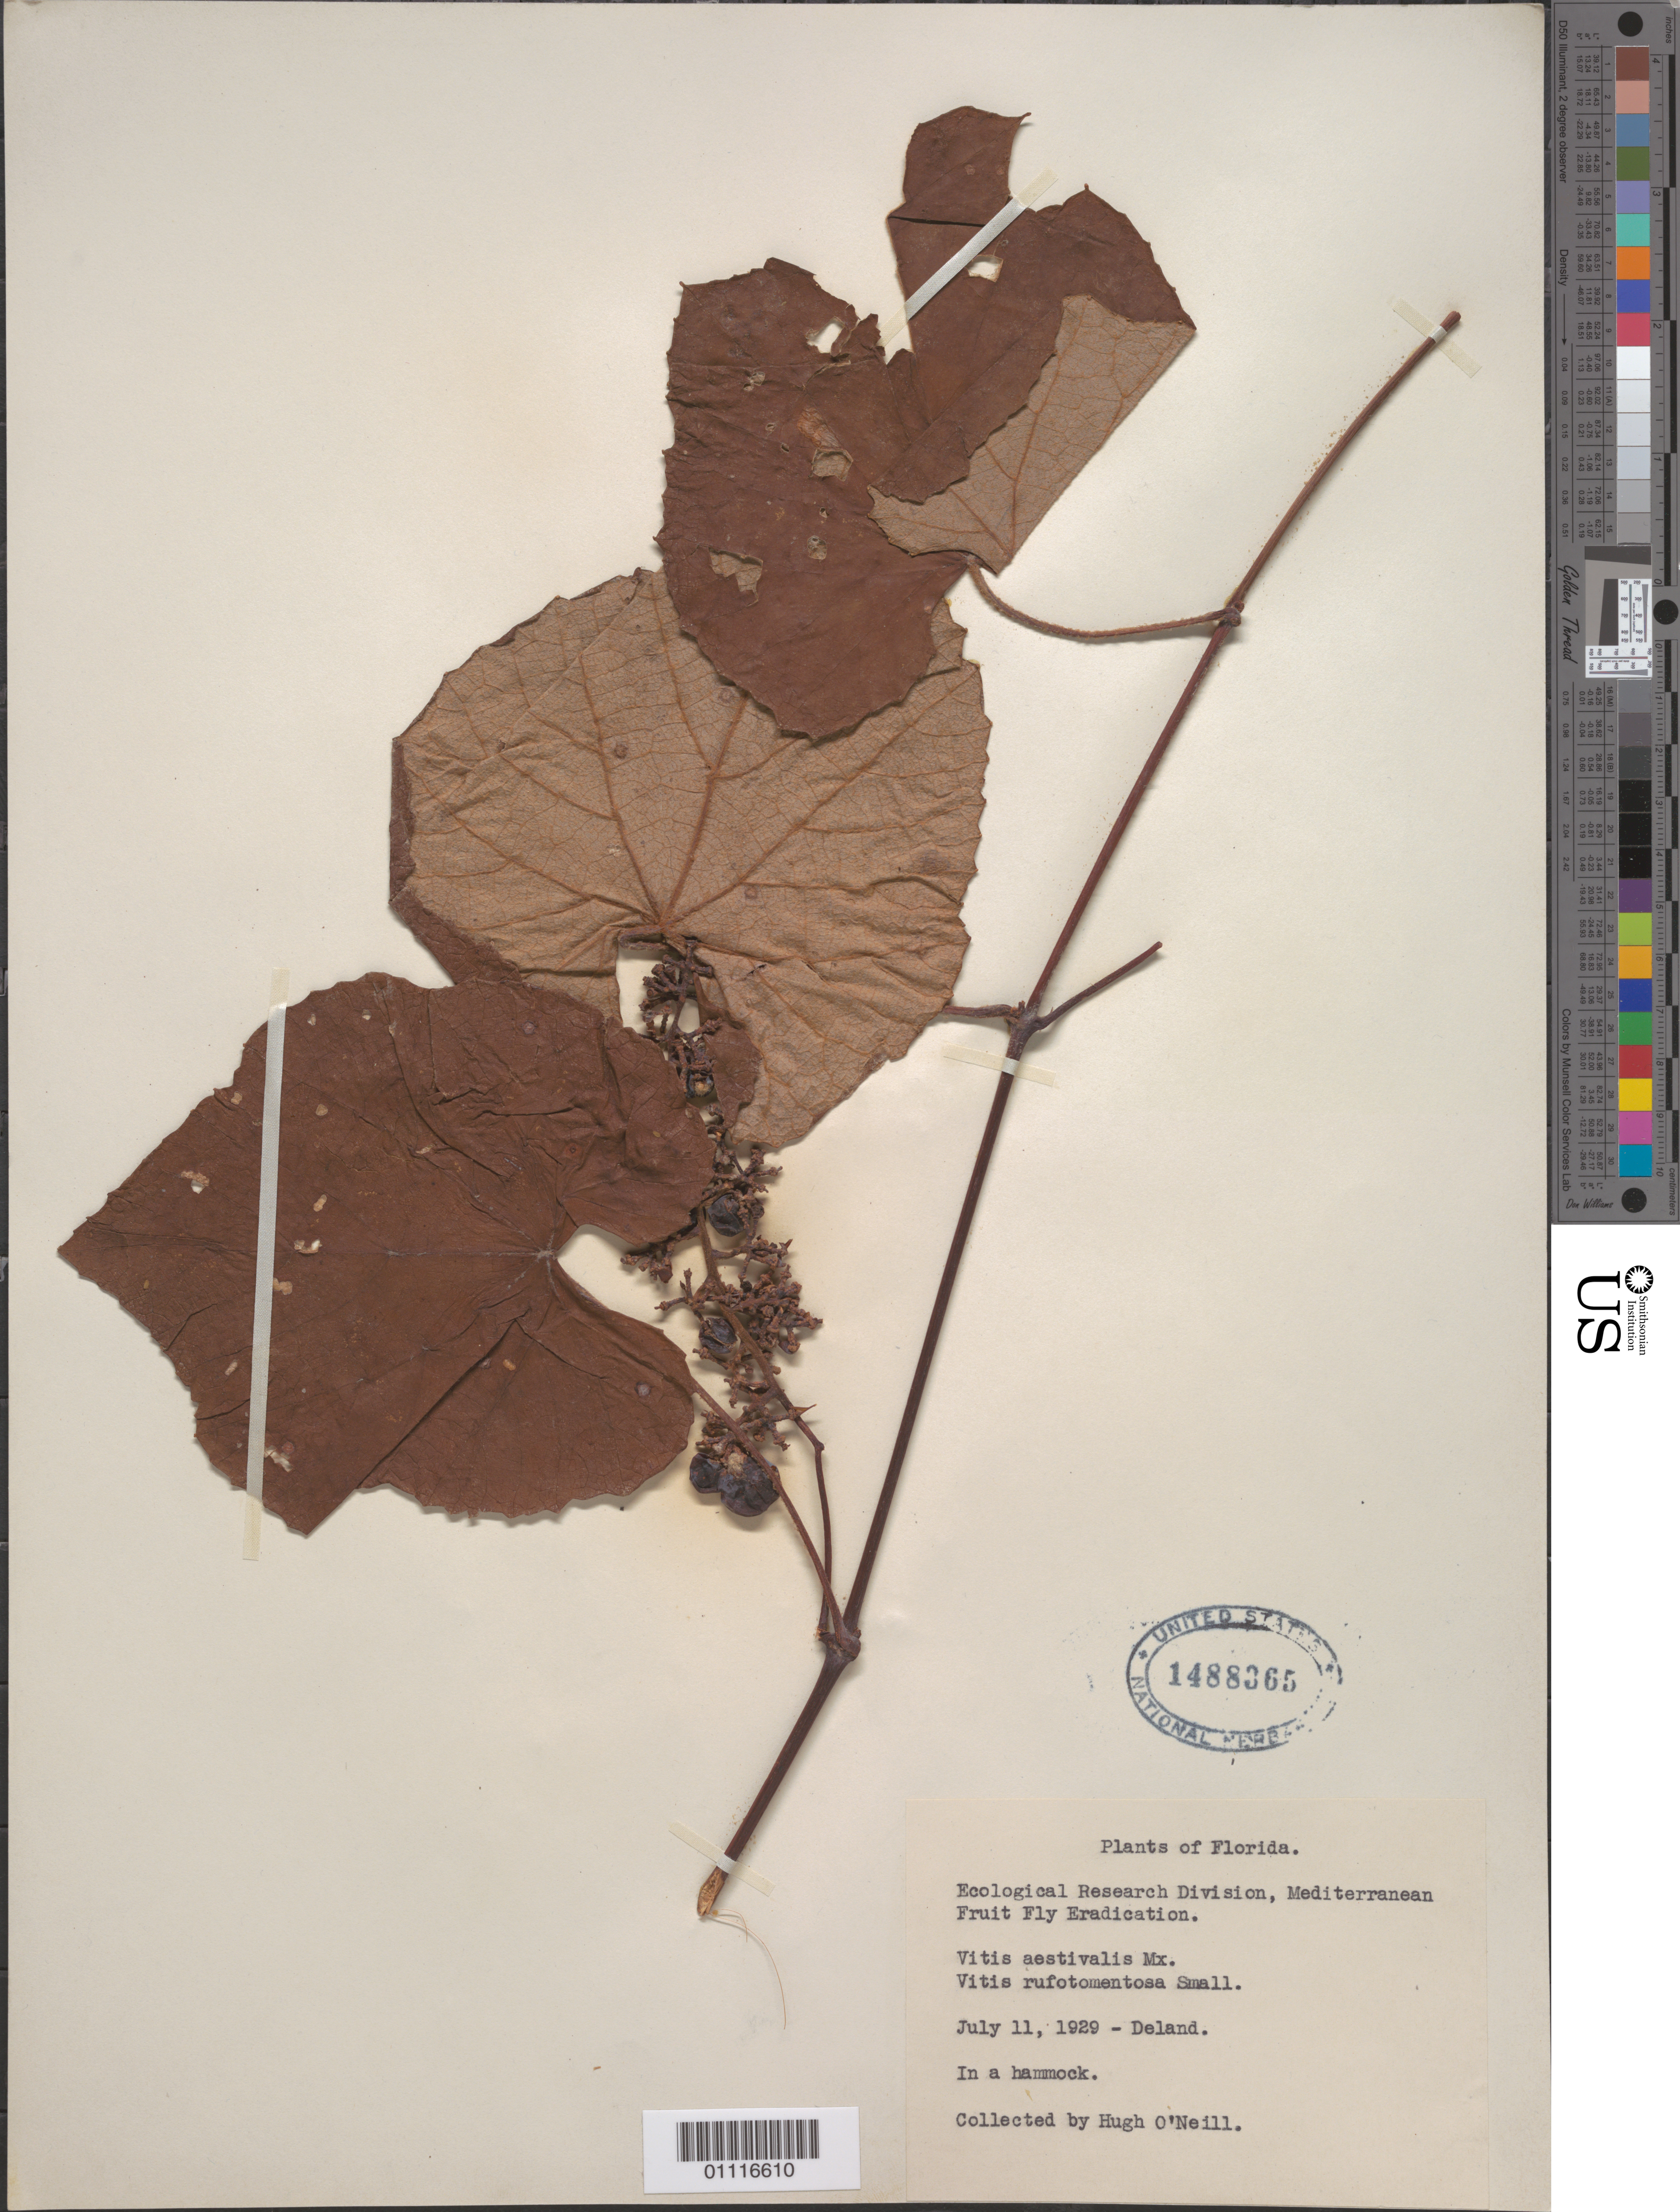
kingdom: Plantae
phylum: Tracheophyta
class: Magnoliopsida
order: Vitales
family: Vitaceae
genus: Vitis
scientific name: Vitis aestivalis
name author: Michx.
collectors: H. O'Neill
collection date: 1929-07-11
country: United States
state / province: Florida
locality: Deland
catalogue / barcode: US 1488365